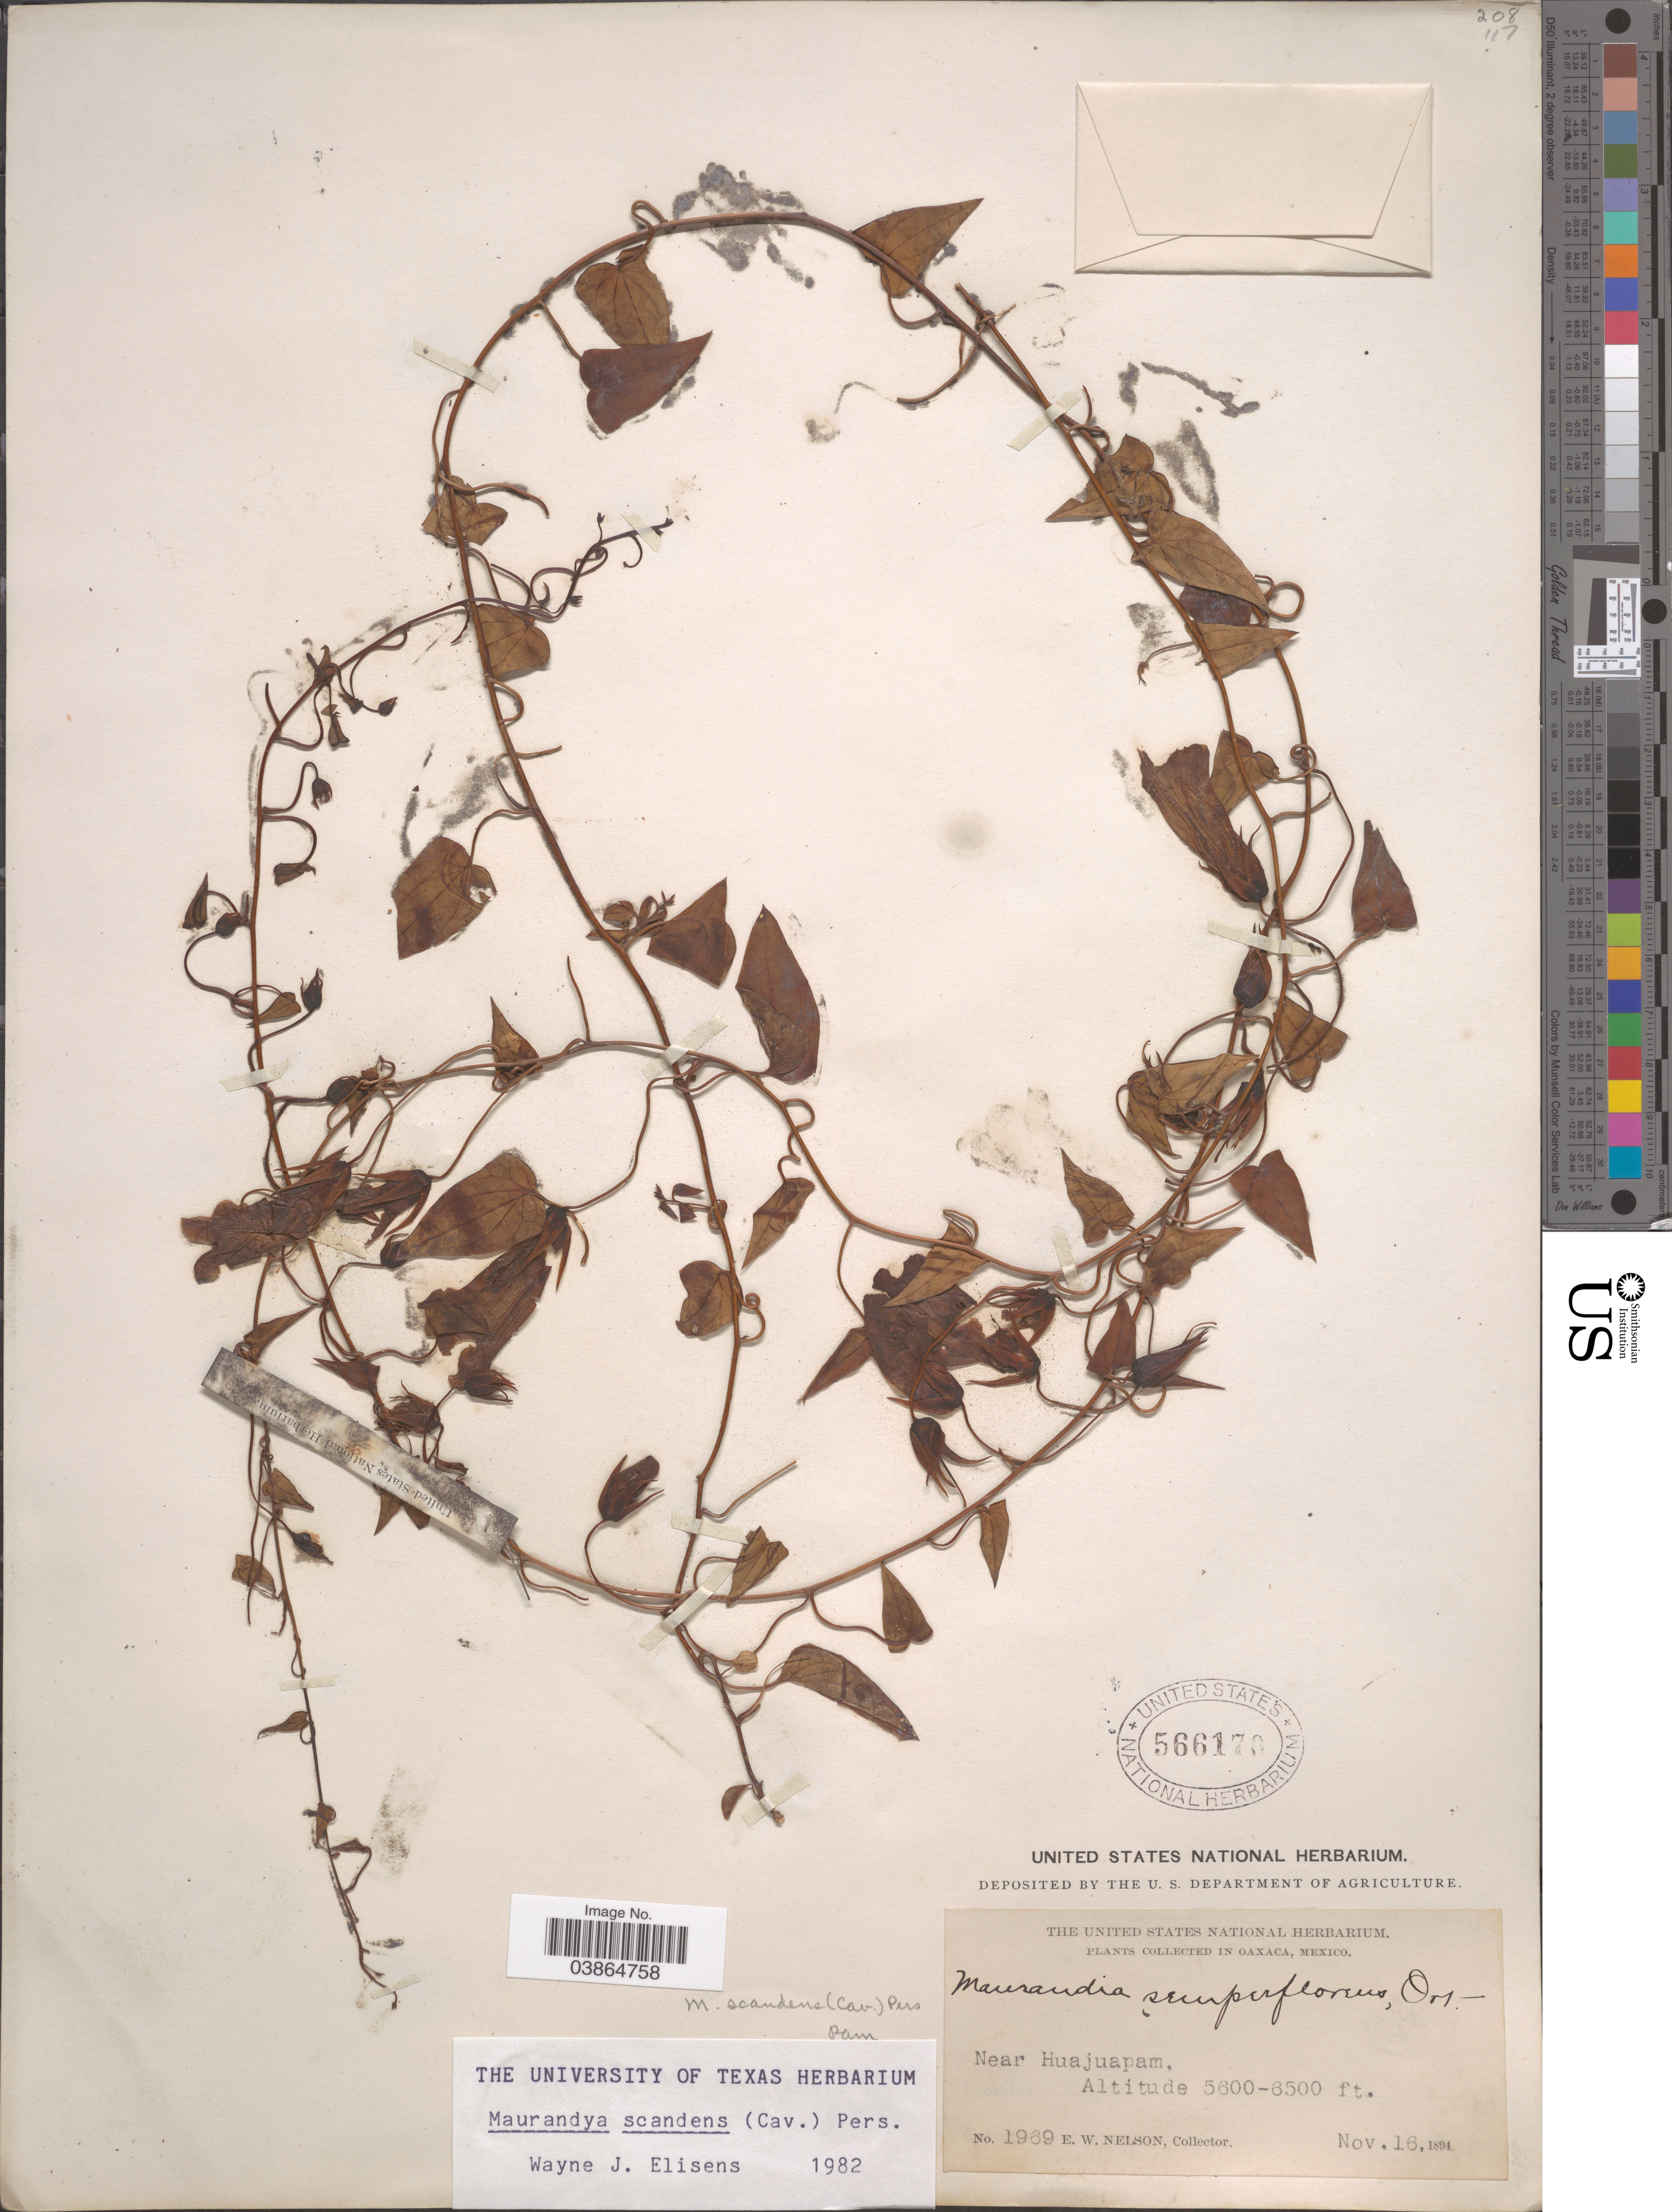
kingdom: Plantae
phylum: Tracheophyta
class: Magnoliopsida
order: Lamiales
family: Plantaginaceae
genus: Maurandya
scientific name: Maurandya scandens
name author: (Cav.) Pers.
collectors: E. W. Nelson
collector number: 1969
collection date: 1894-11-16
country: Mexico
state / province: Oaxaca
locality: Near Huajuapam.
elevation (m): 1707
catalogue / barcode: US 566170